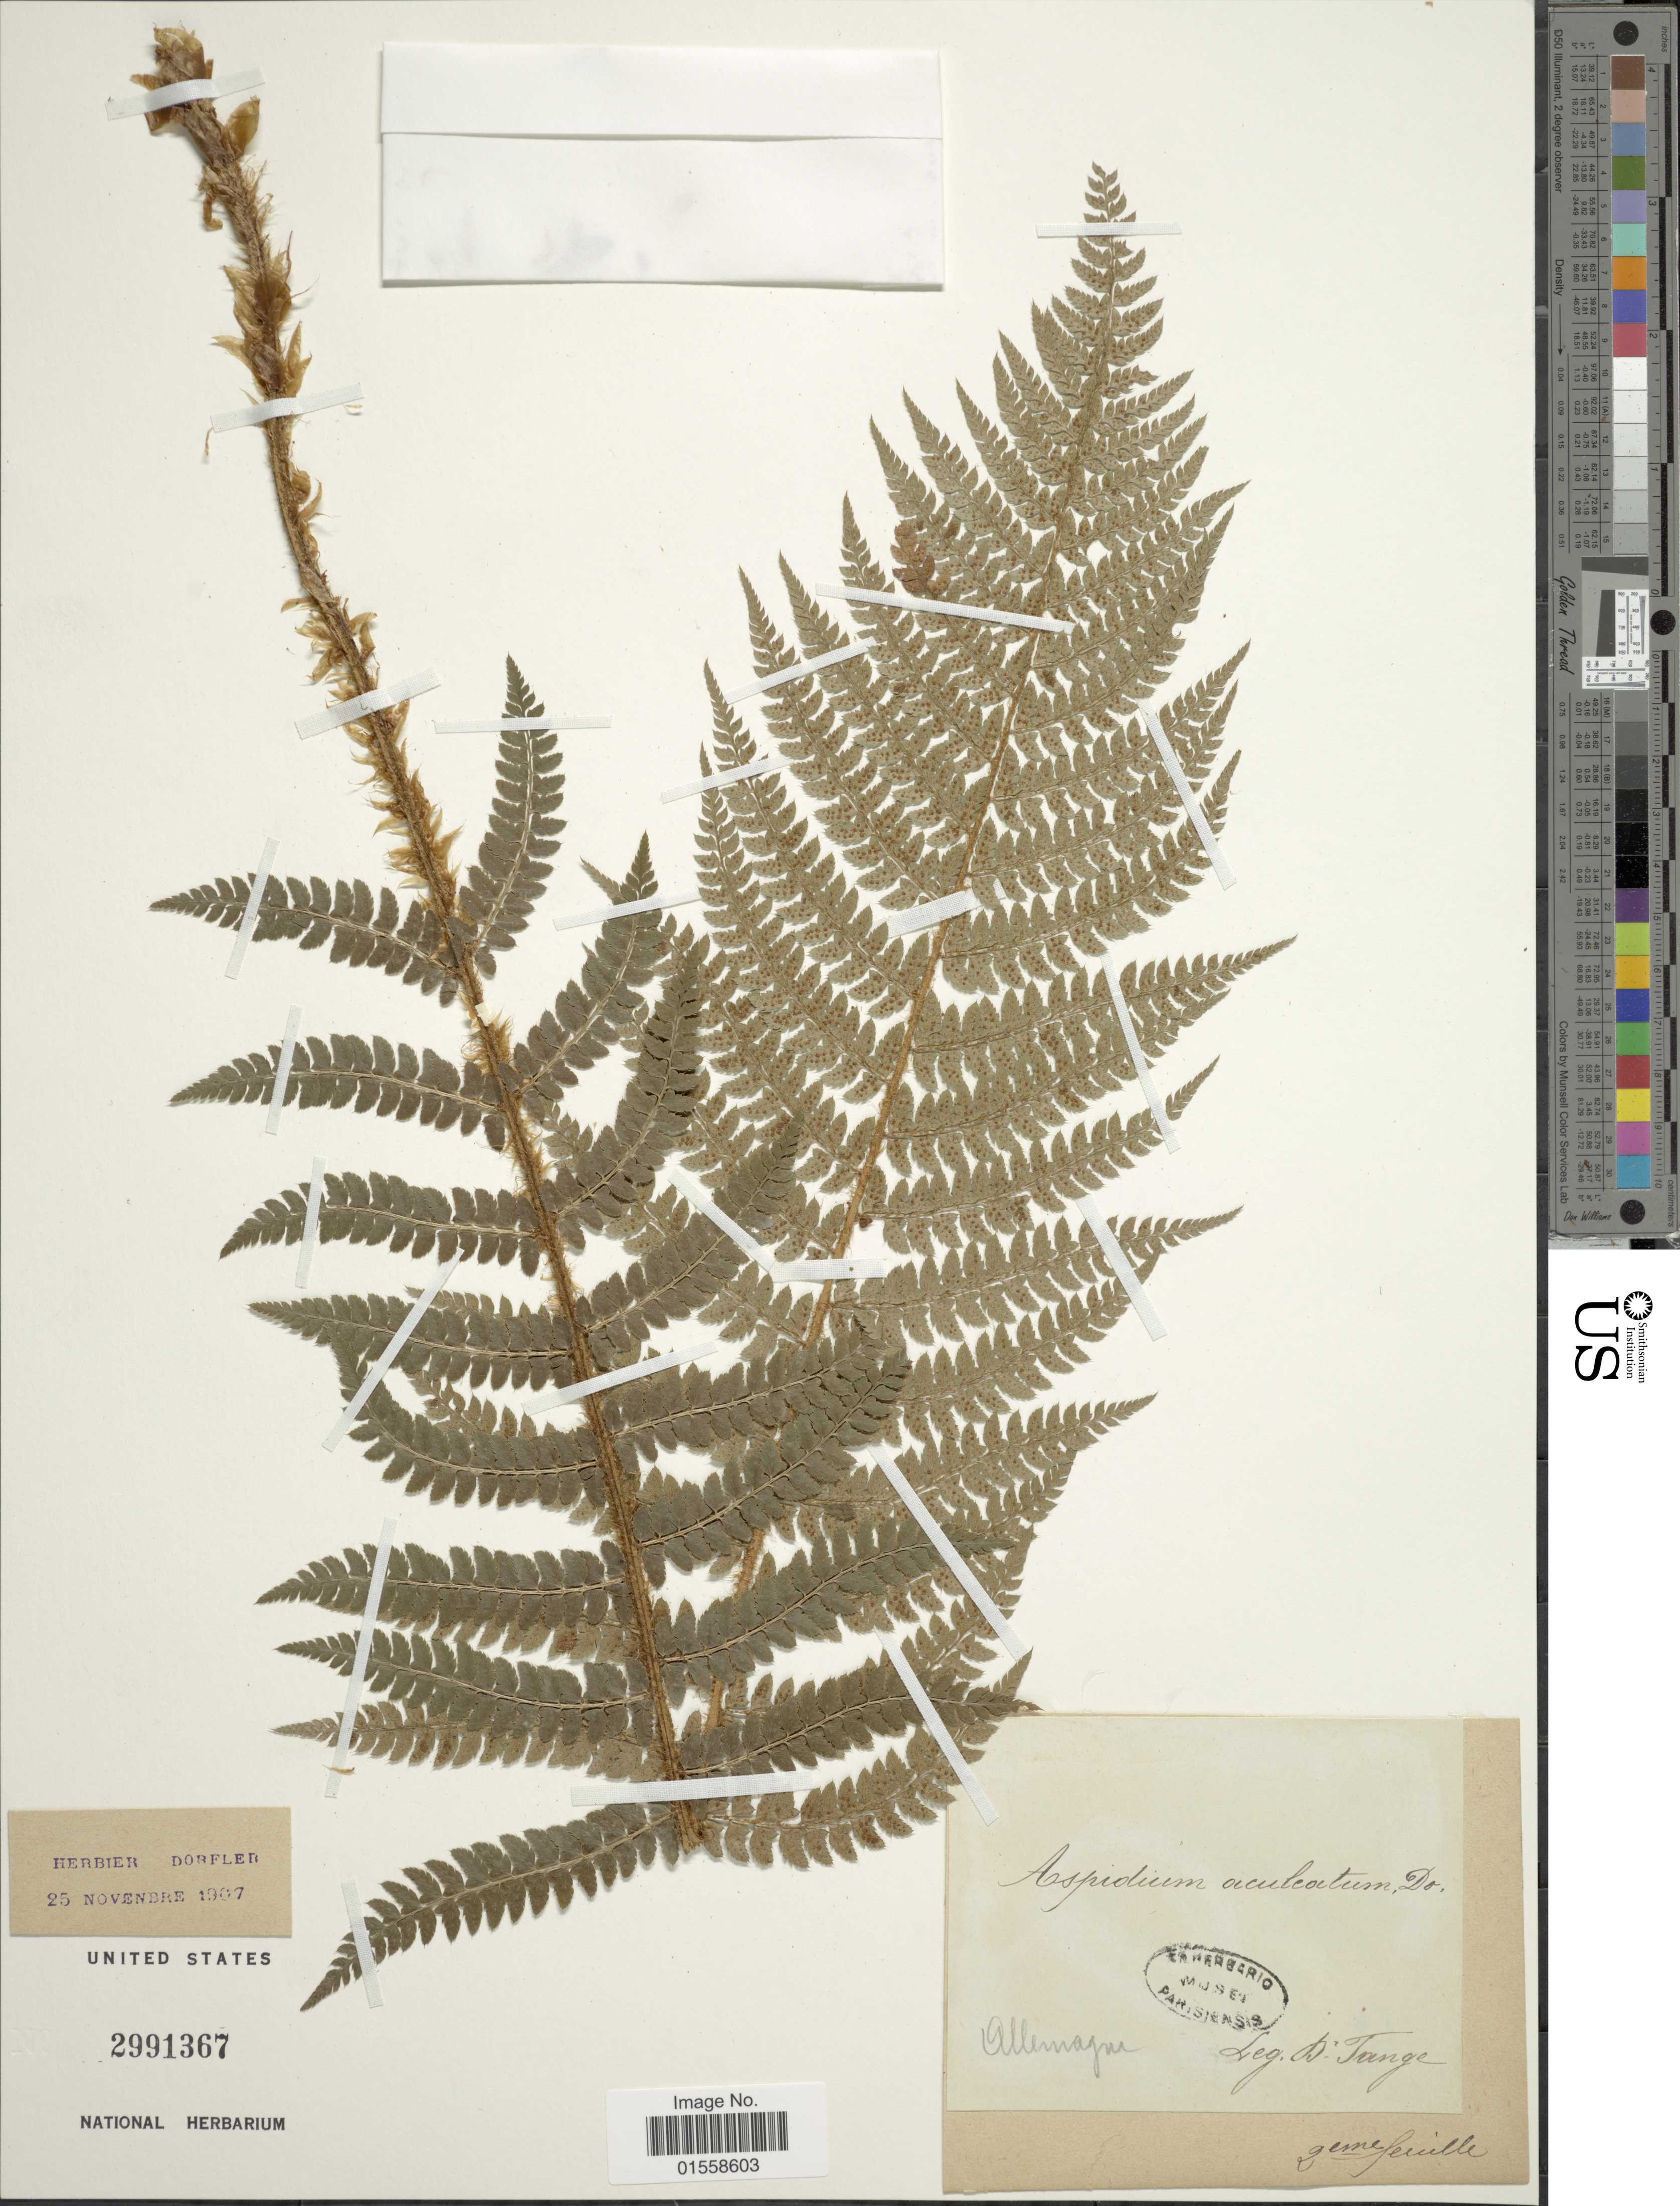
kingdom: Plantae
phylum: Tracheophyta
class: Polypodiopsida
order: Polypodiales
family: Dryopteridaceae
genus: Polystichum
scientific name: Polystichum aculeatum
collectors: C. Tange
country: Germany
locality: Allemagne.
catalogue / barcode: US 2991367